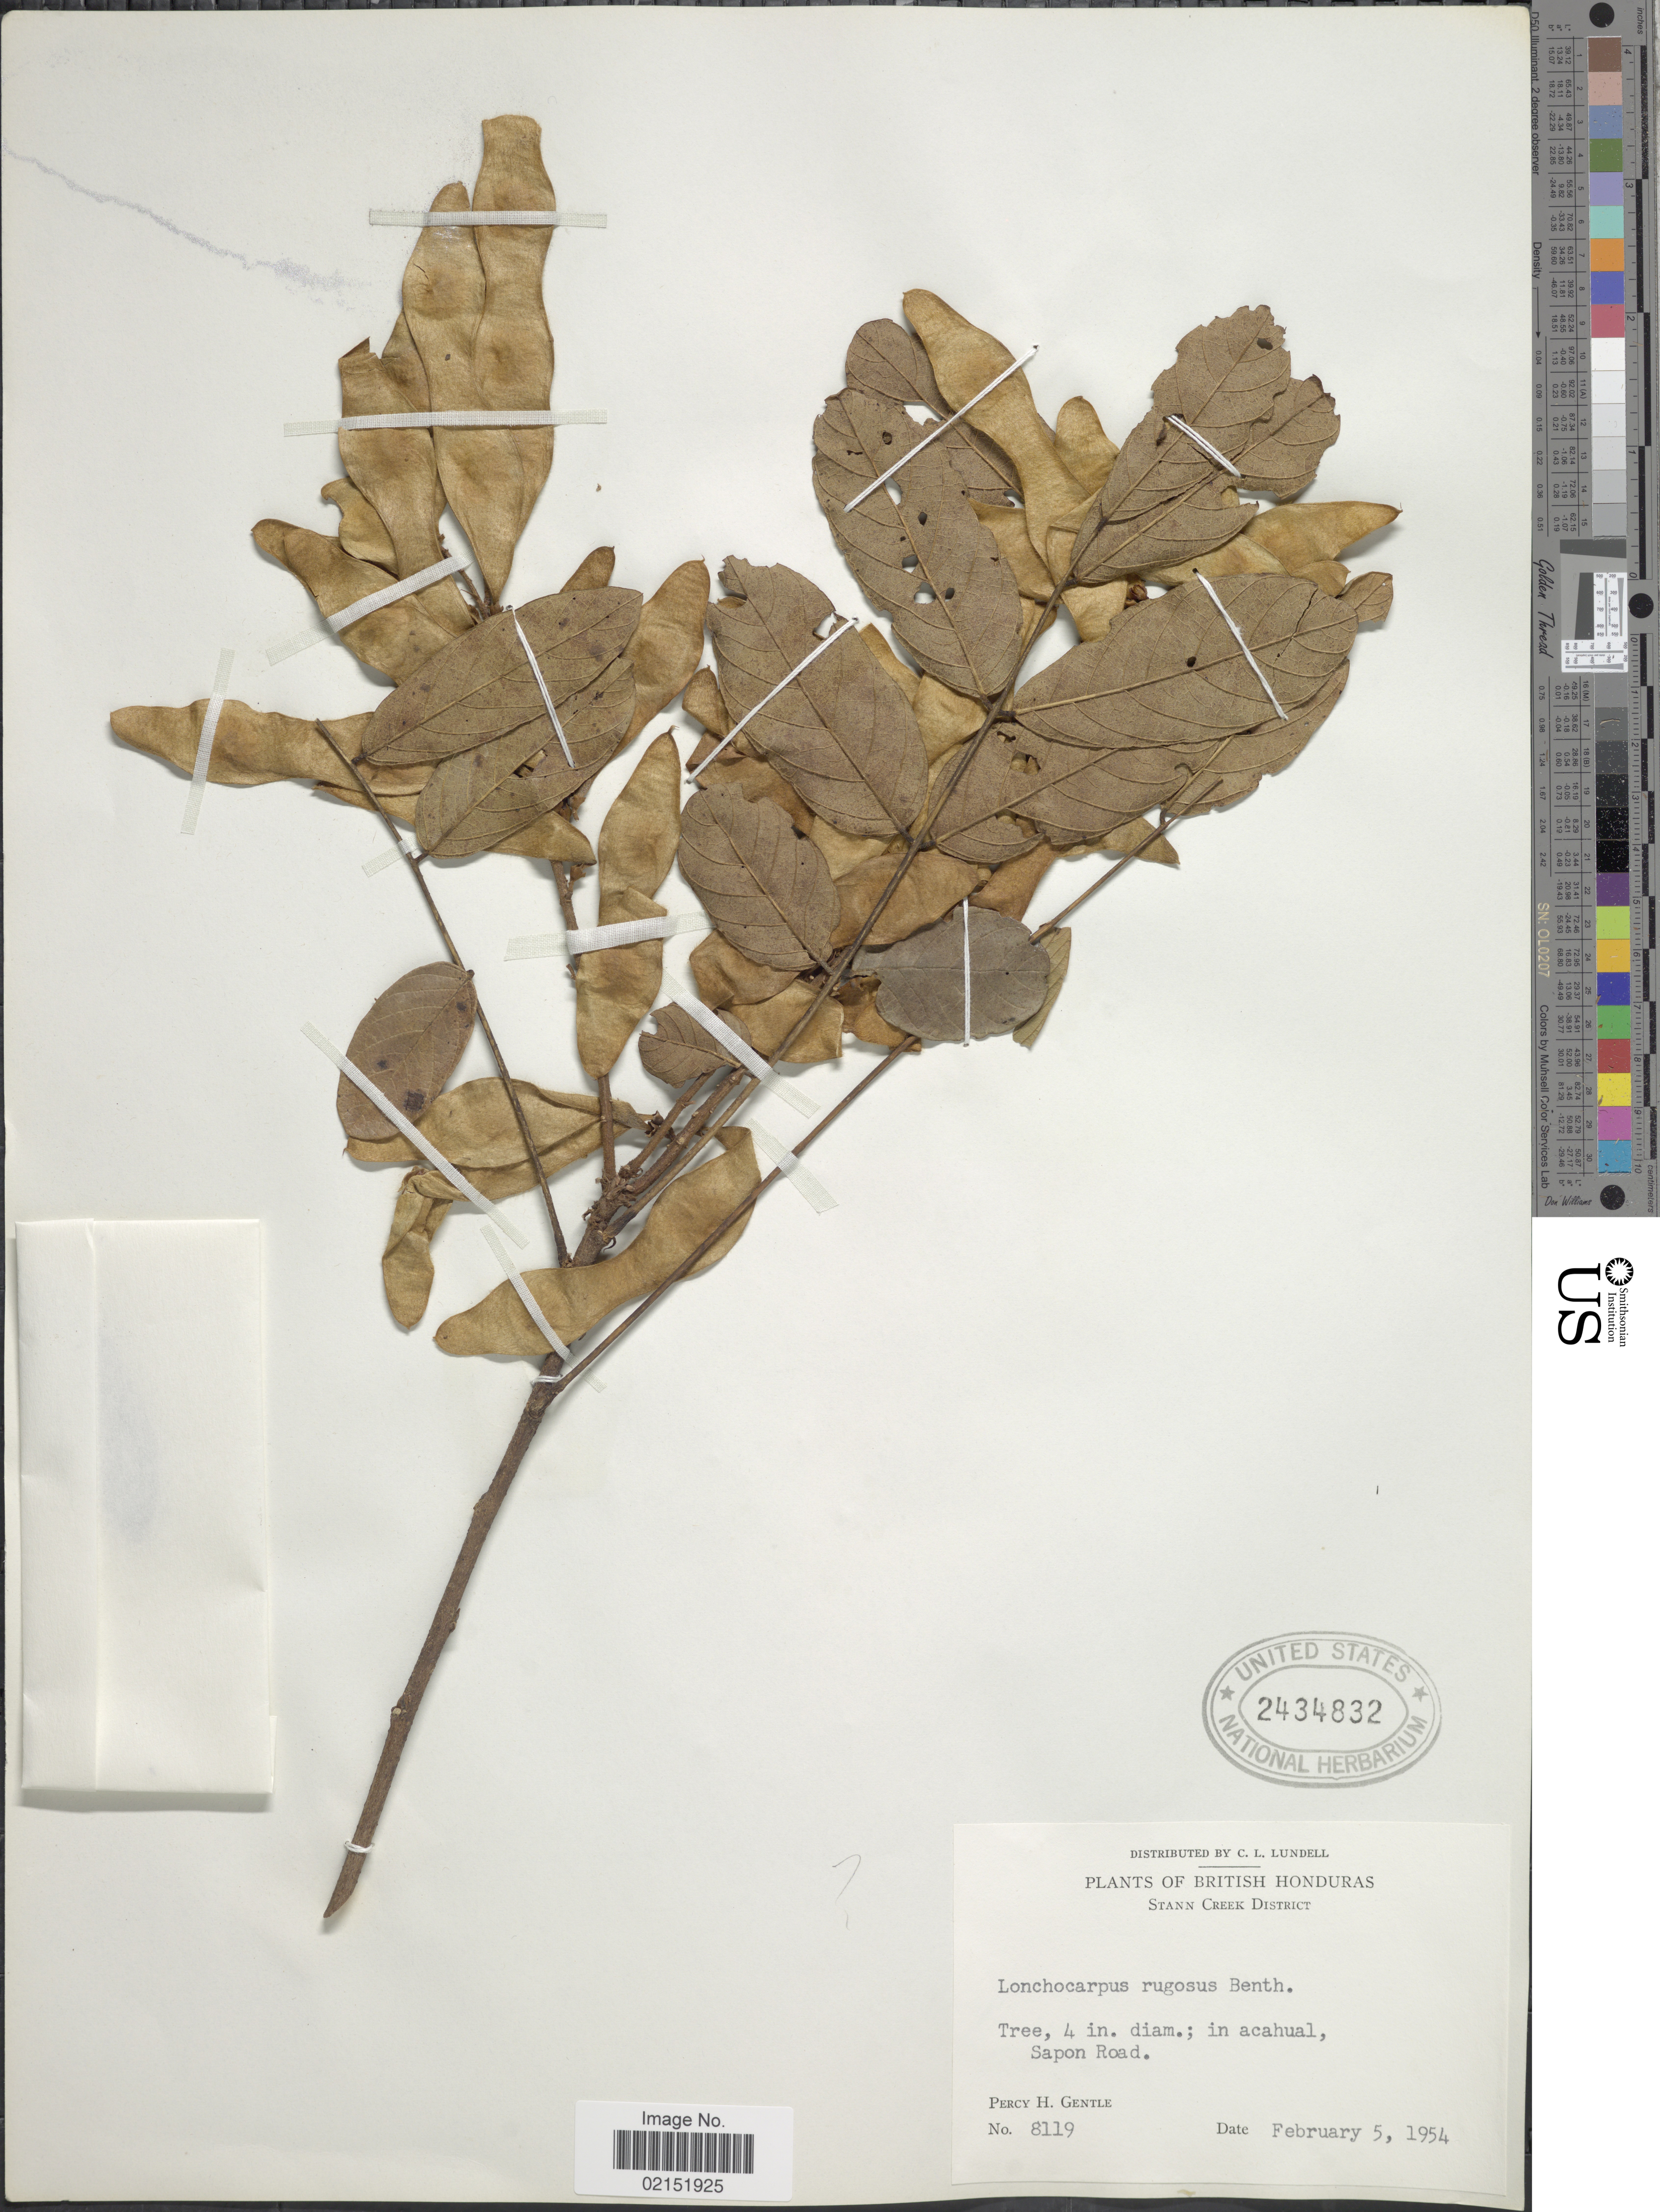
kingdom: Plantae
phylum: Tracheophyta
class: Magnoliopsida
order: Fabales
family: Fabaceae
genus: Lonchocarpus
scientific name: Lonchocarpus rugosus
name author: Benth.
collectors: P. H. Gentle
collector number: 8119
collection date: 1954-02-05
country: Belize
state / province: Stann Creek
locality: British Honduras, Stann Creek District, Sapon Road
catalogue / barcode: US 2434832